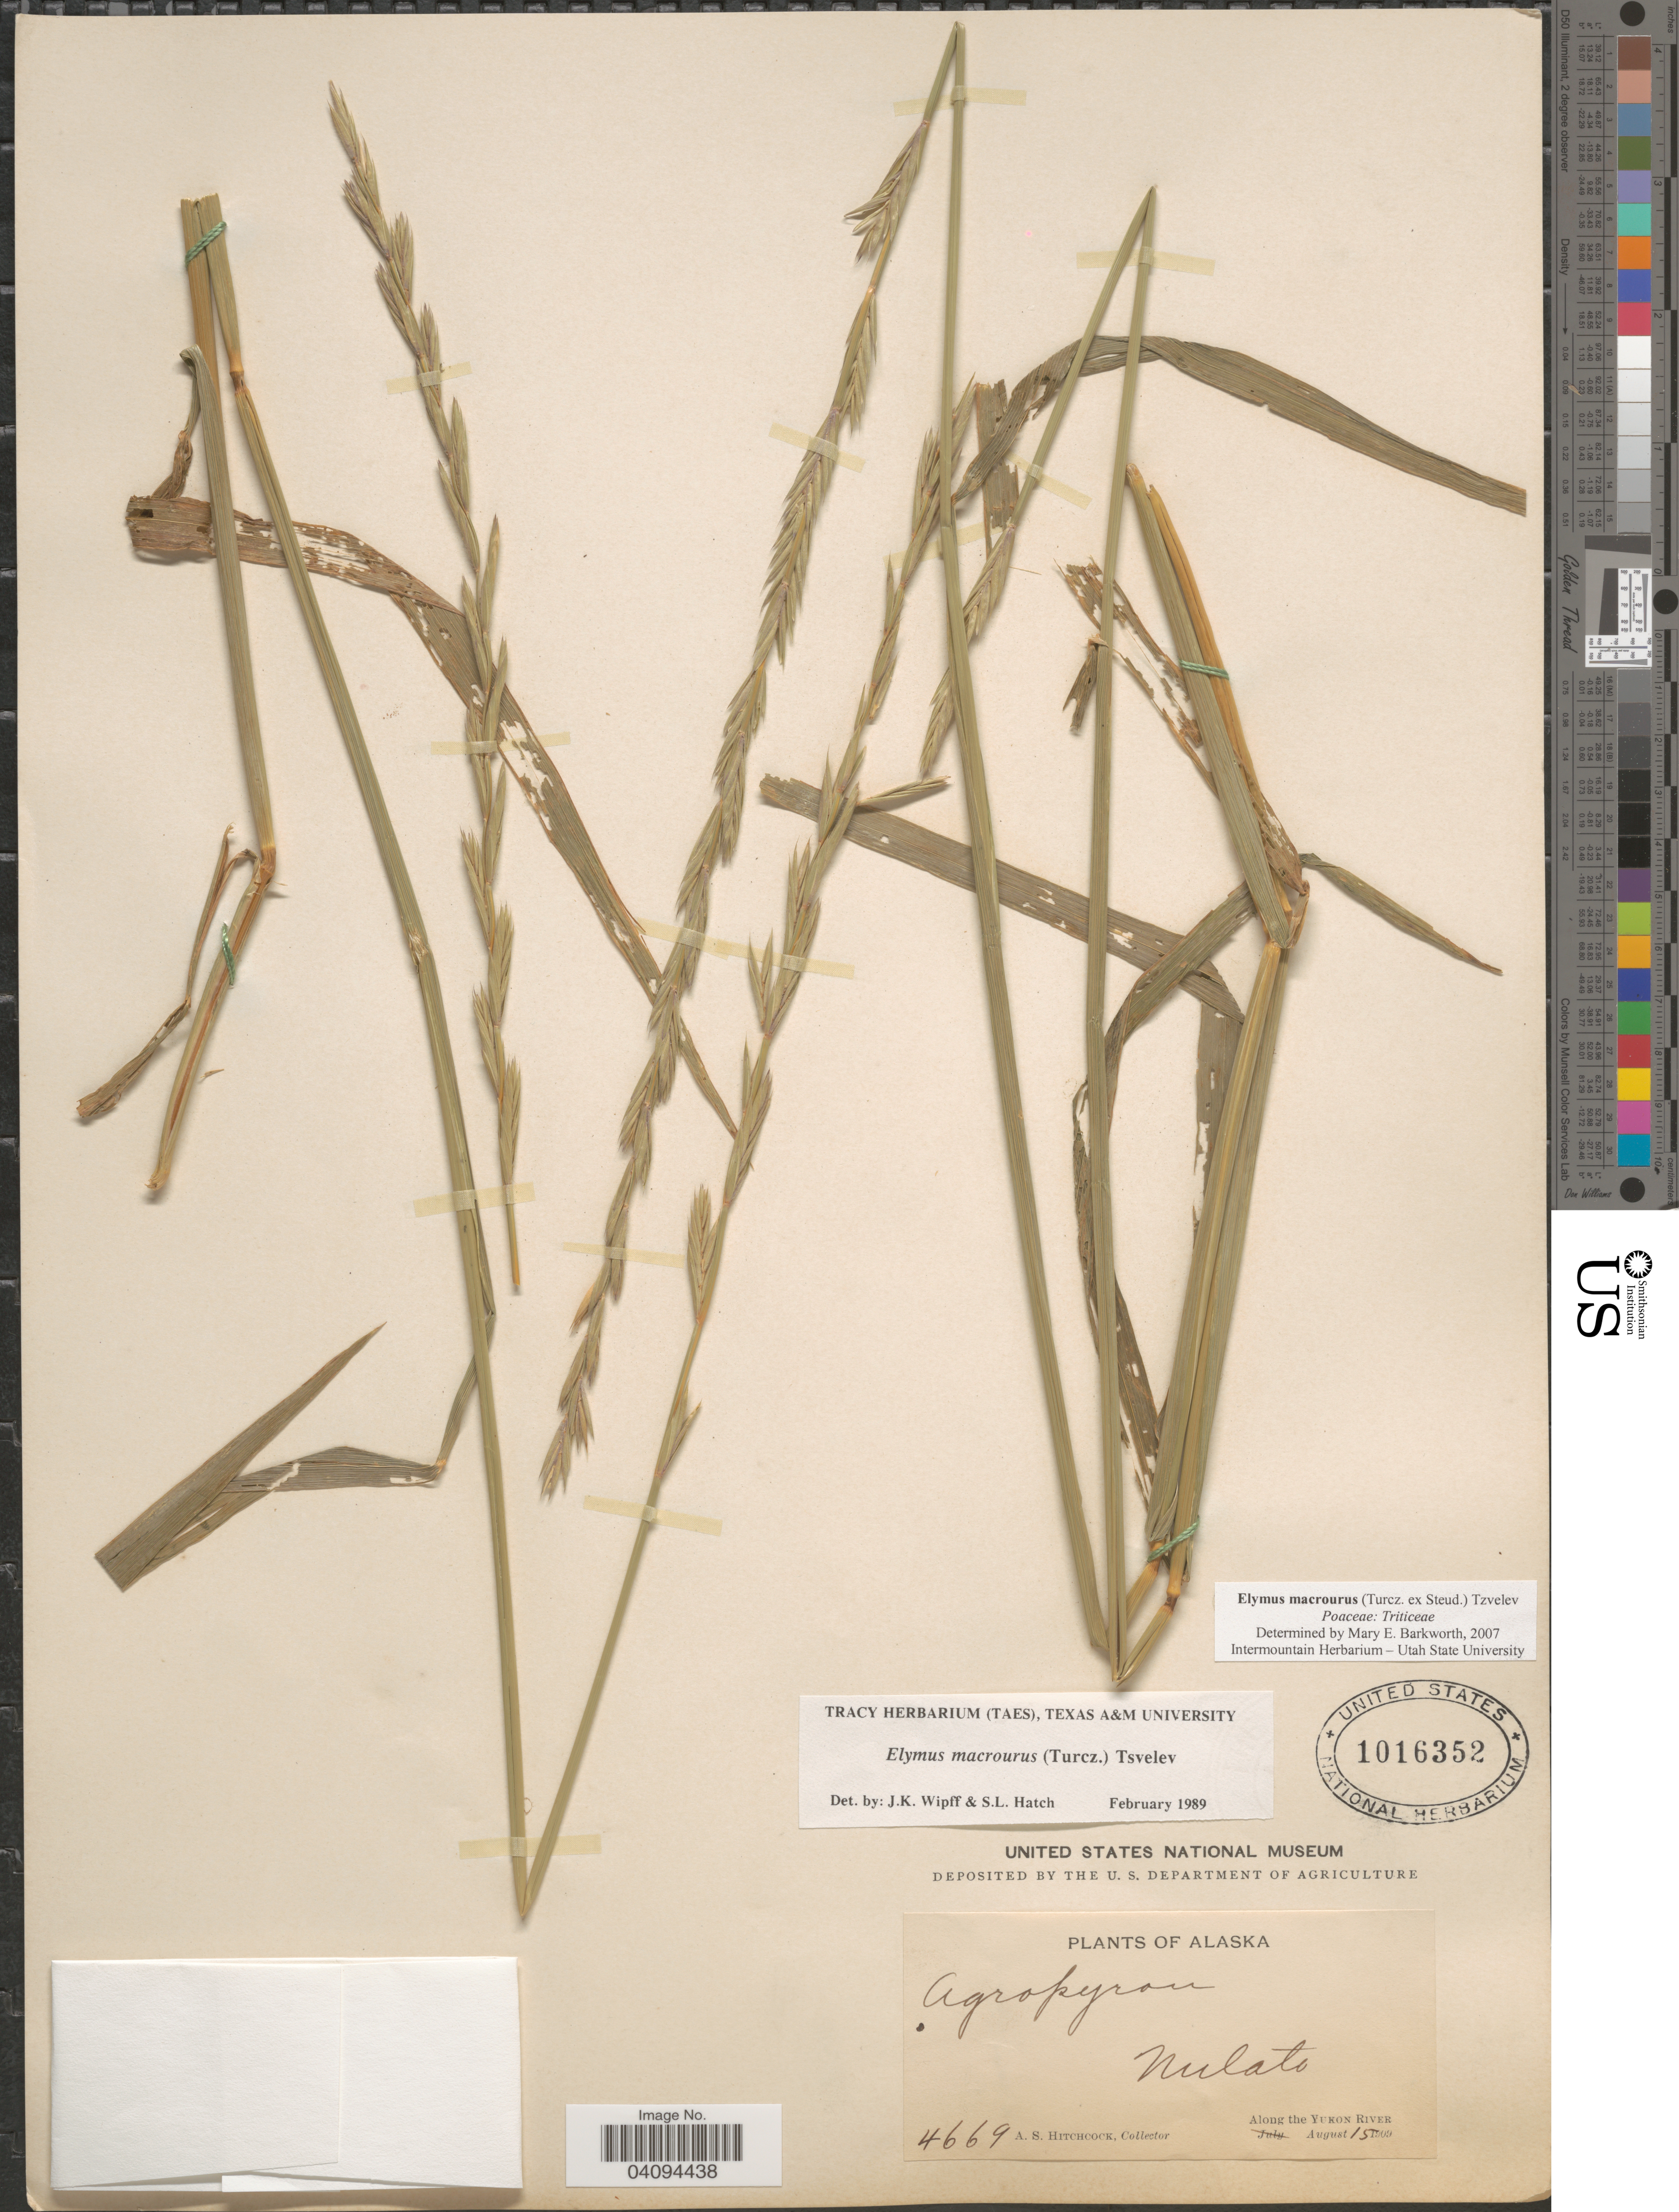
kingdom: Plantae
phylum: Tracheophyta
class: Liliopsida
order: Poales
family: Poaceae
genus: Elymus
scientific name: Elymus macrourus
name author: (Turcz. ex Steud.) Tzvelev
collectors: A. S. Hitchcock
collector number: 4669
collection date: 1909-08-15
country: United States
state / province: Alaska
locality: Nulato. Along the Yukon River.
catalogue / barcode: US 1016352